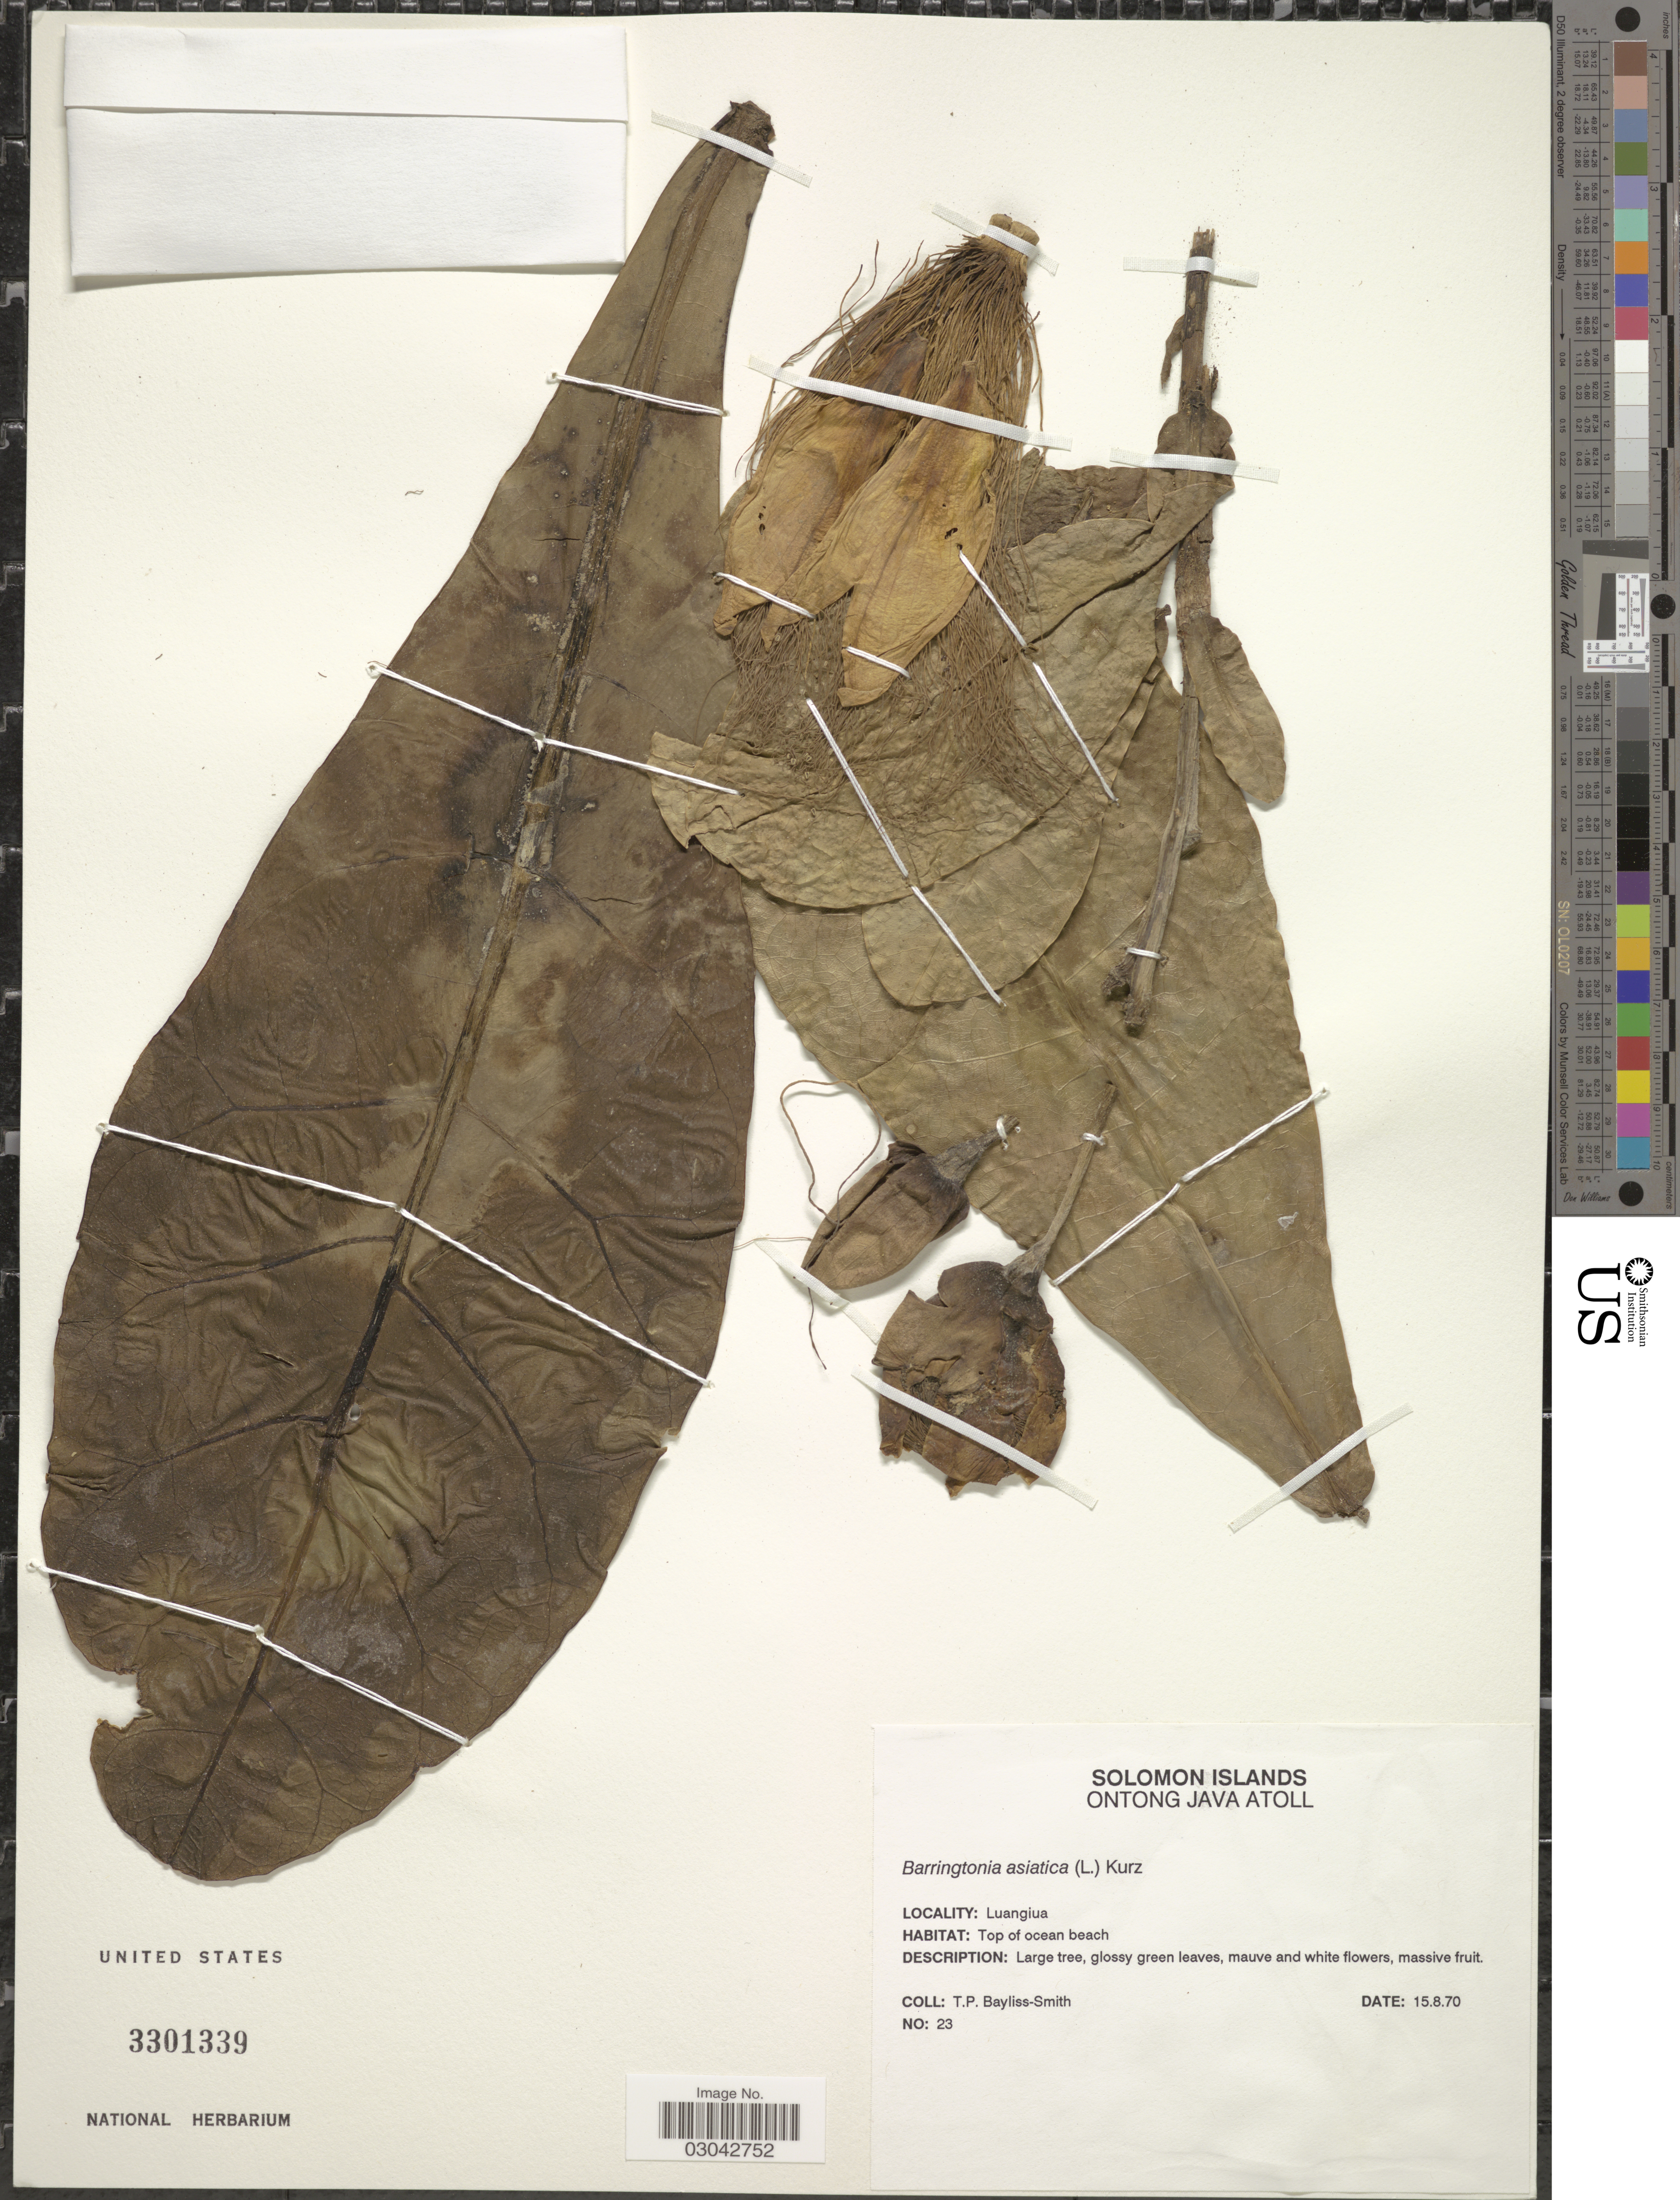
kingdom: Plantae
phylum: Tracheophyta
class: Magnoliopsida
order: Ericales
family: Lecythidaceae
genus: Barringtonia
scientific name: Barringtonia asiatica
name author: (L.) Kurz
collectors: T. P. Bayliss-Smith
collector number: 23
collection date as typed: Transcribed d/m/y: 15/8/70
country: Solomon Islands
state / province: Solomon Island Outliers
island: Ontong Java [Luanguia] Atoll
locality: Ontong Java Atoll. Luangiua.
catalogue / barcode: US 3301339